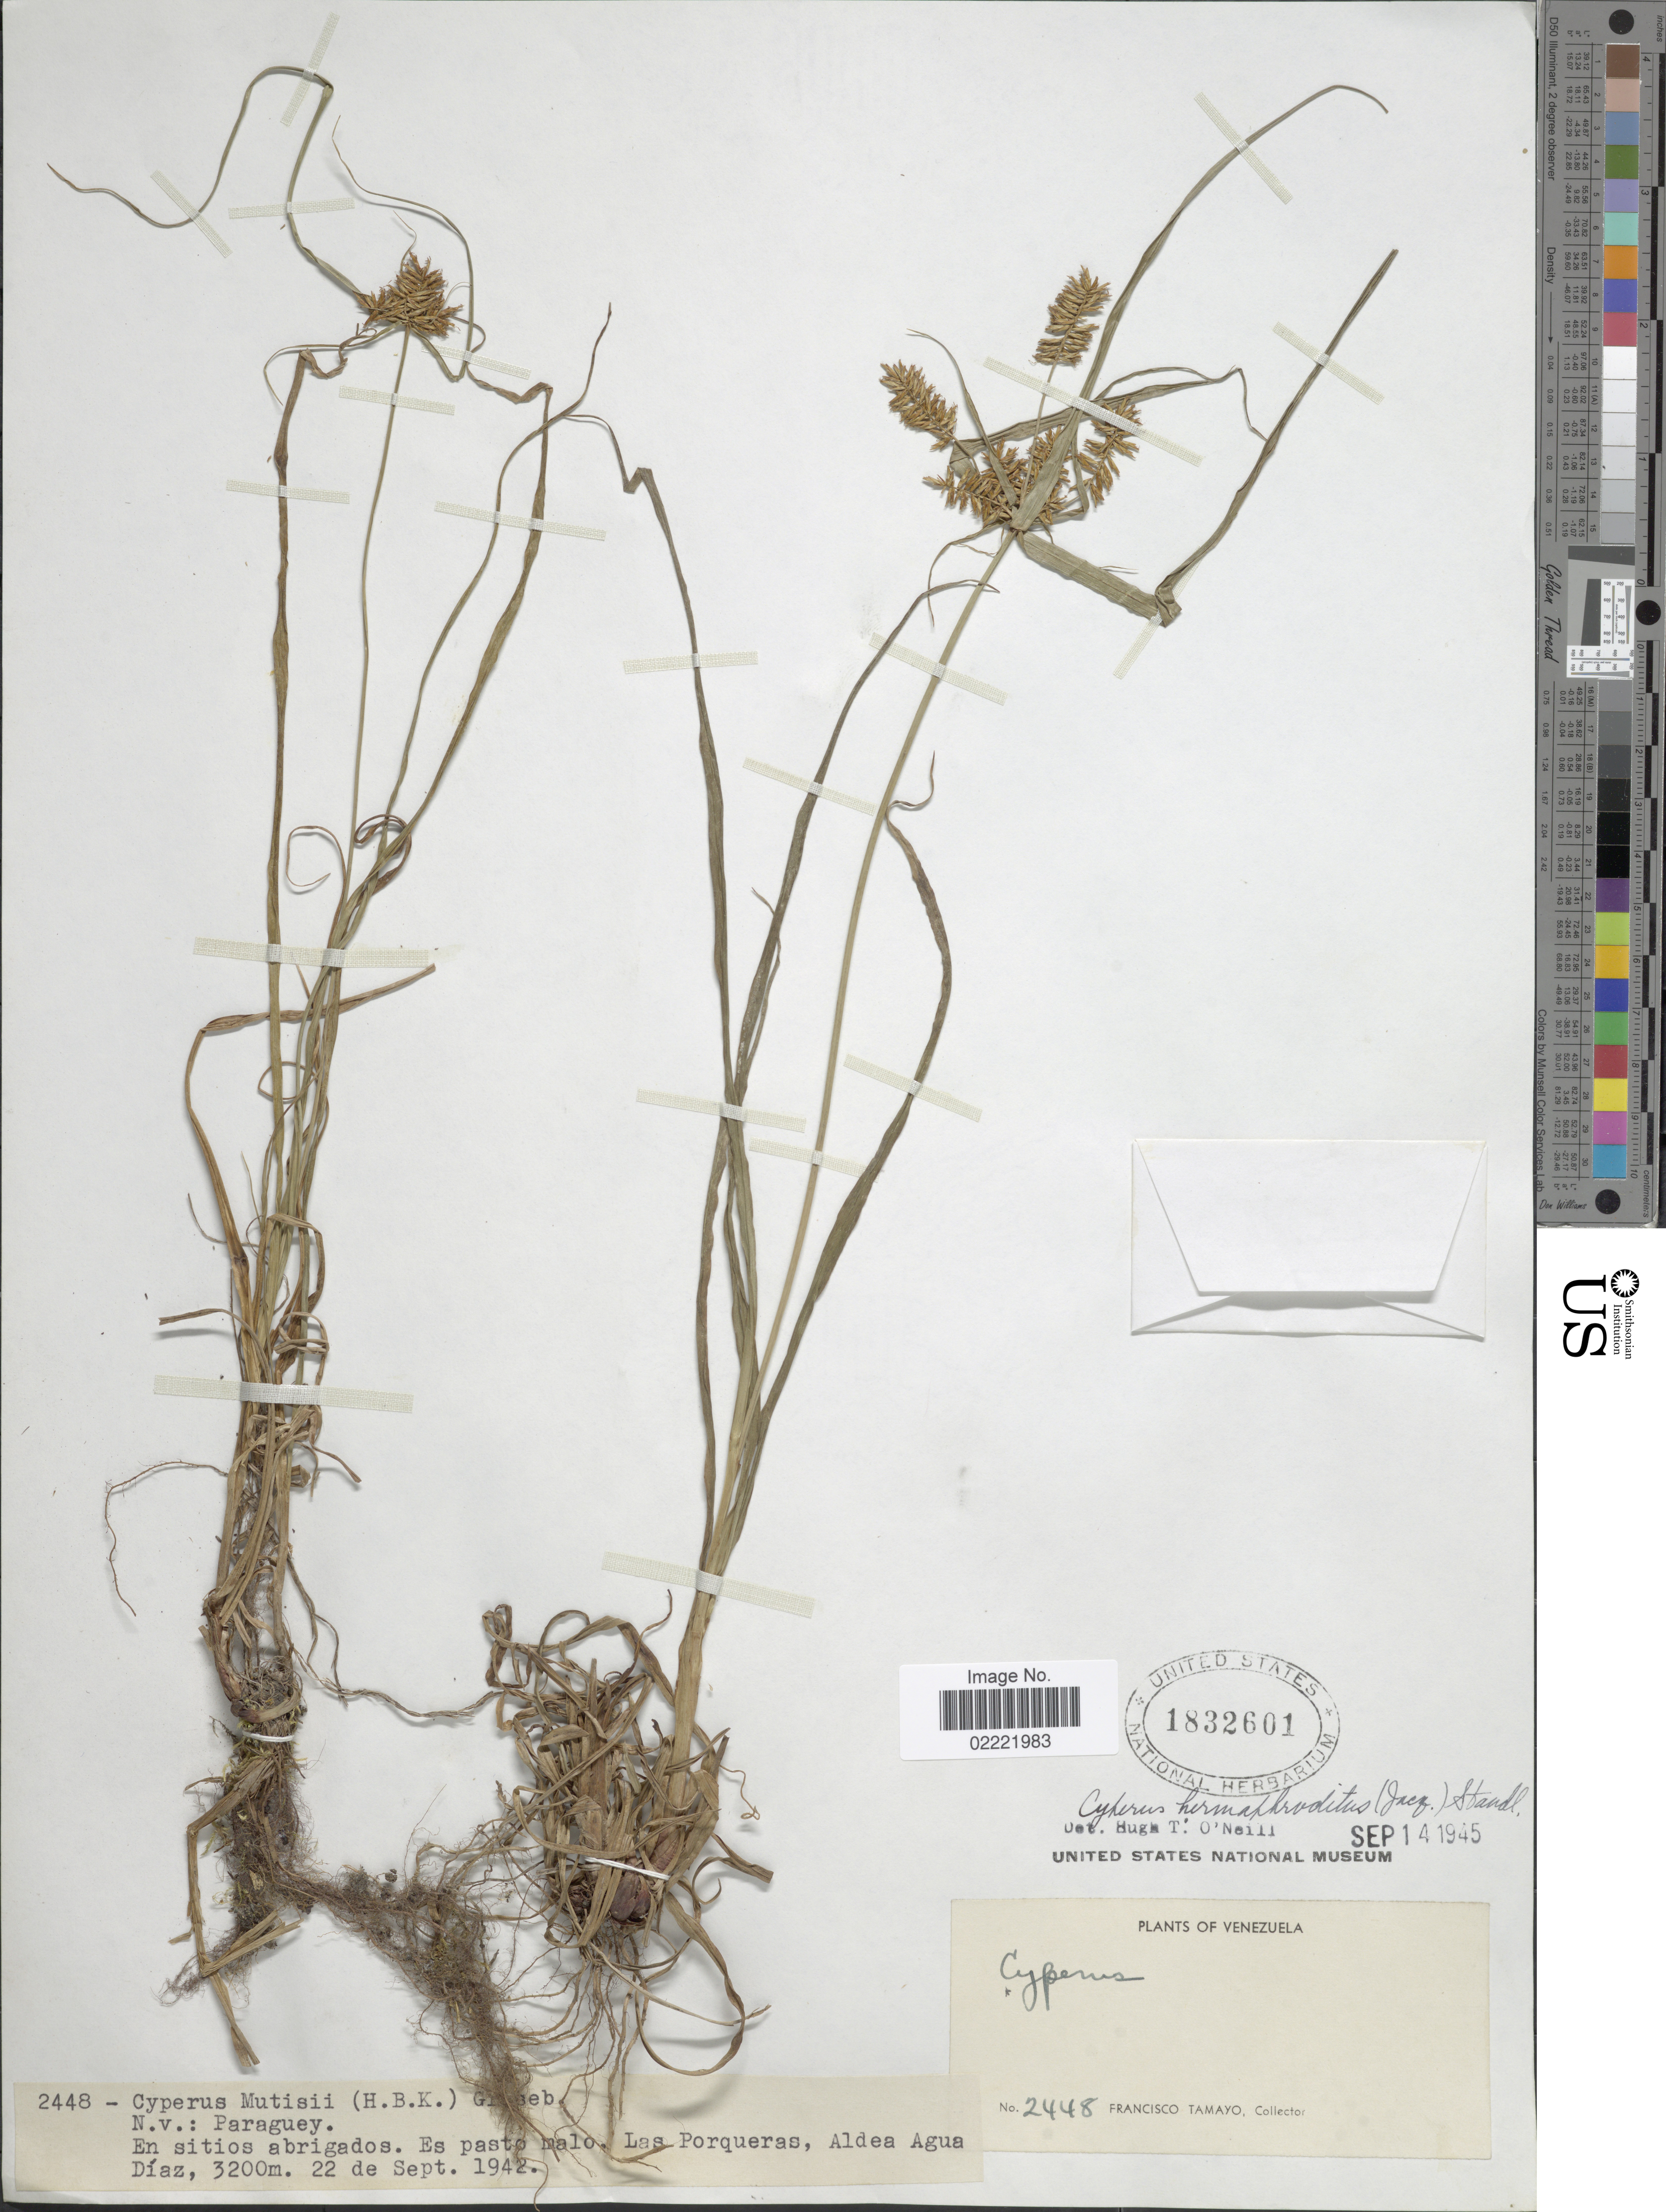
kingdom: Plantae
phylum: Tracheophyta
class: Liliopsida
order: Poales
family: Cyperaceae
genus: Cyperus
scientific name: Cyperus hermaphroditus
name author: (Jacq.) Standl.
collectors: F. Tamayo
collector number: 2448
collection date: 1942-09-22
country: Venezuela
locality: En sitios abrigados. Es pasto malo. Las Porqueras, Aldea Agua Diaz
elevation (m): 3200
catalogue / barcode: US 1832601